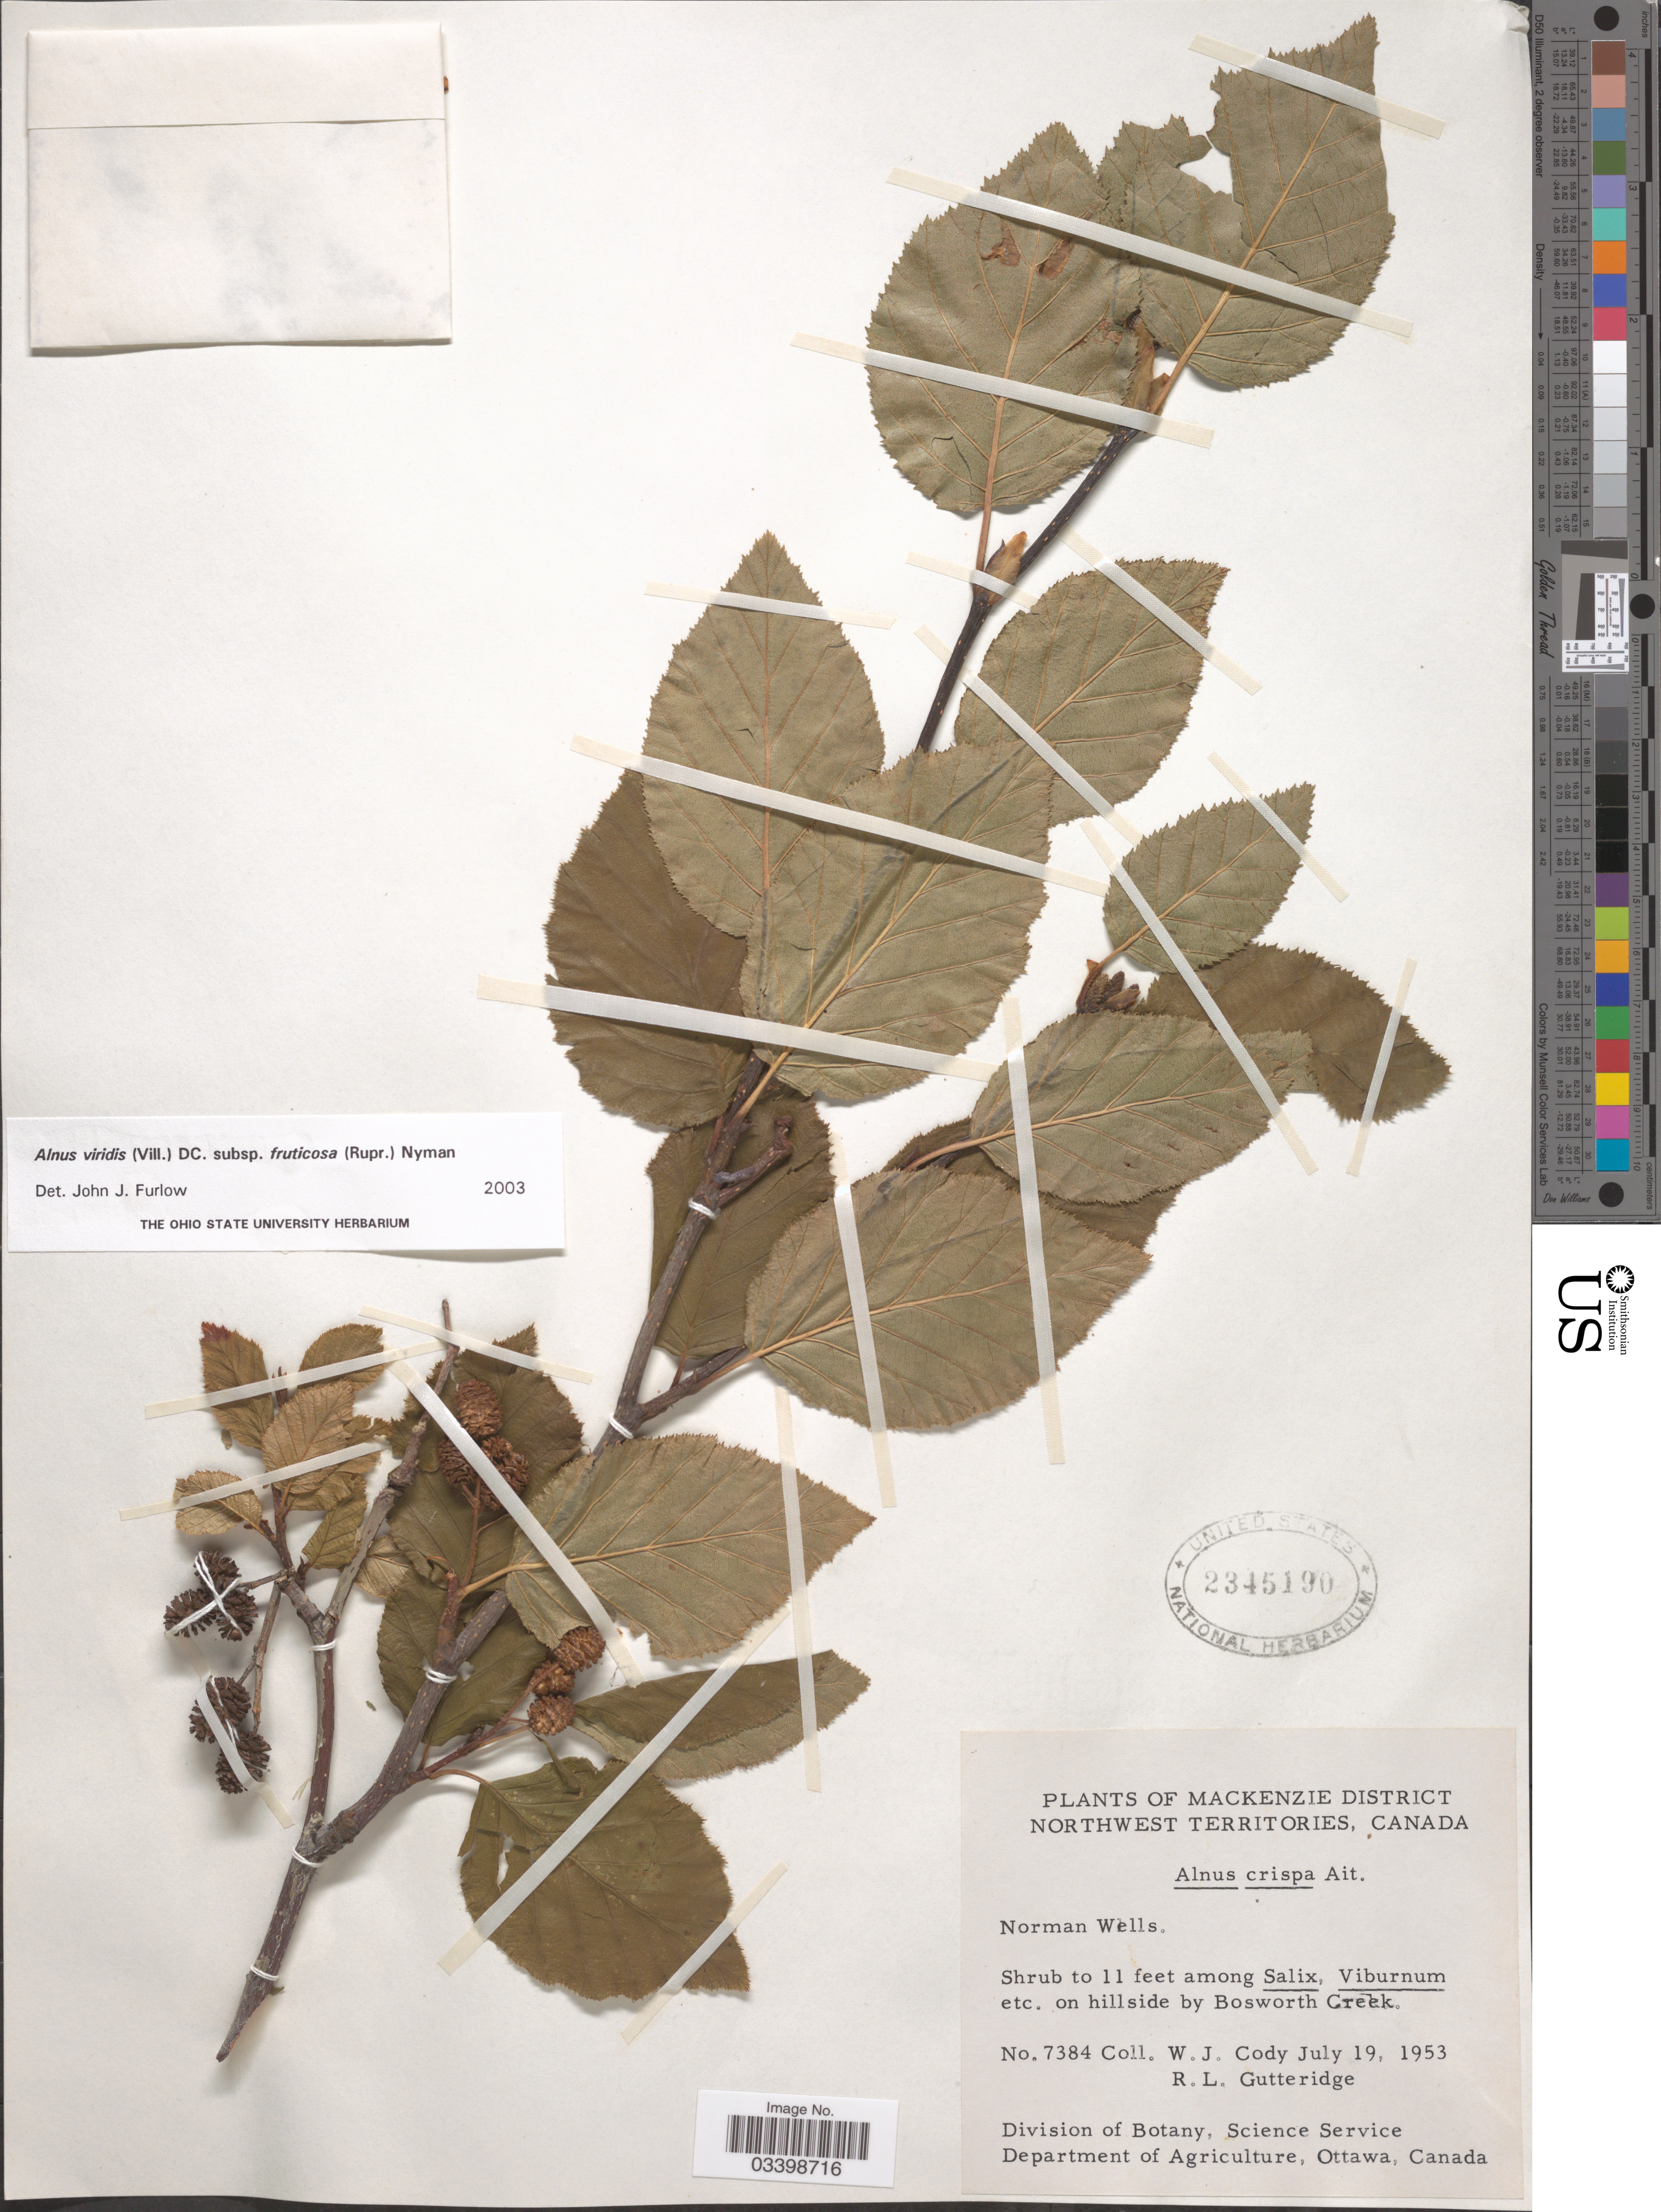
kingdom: Plantae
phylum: Tracheophyta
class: Magnoliopsida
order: Fagales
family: Betulaceae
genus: Alnus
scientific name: Alnus viridis subsp. fruticosa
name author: (Rupr.) Nyman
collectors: W. Cody & R. Gutteridge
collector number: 7384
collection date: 1953-07-19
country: Canada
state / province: Northwest Territories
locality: Mackenzie District, Norman Wells. On hillside by Bosworth Creek.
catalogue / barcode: US 2345190